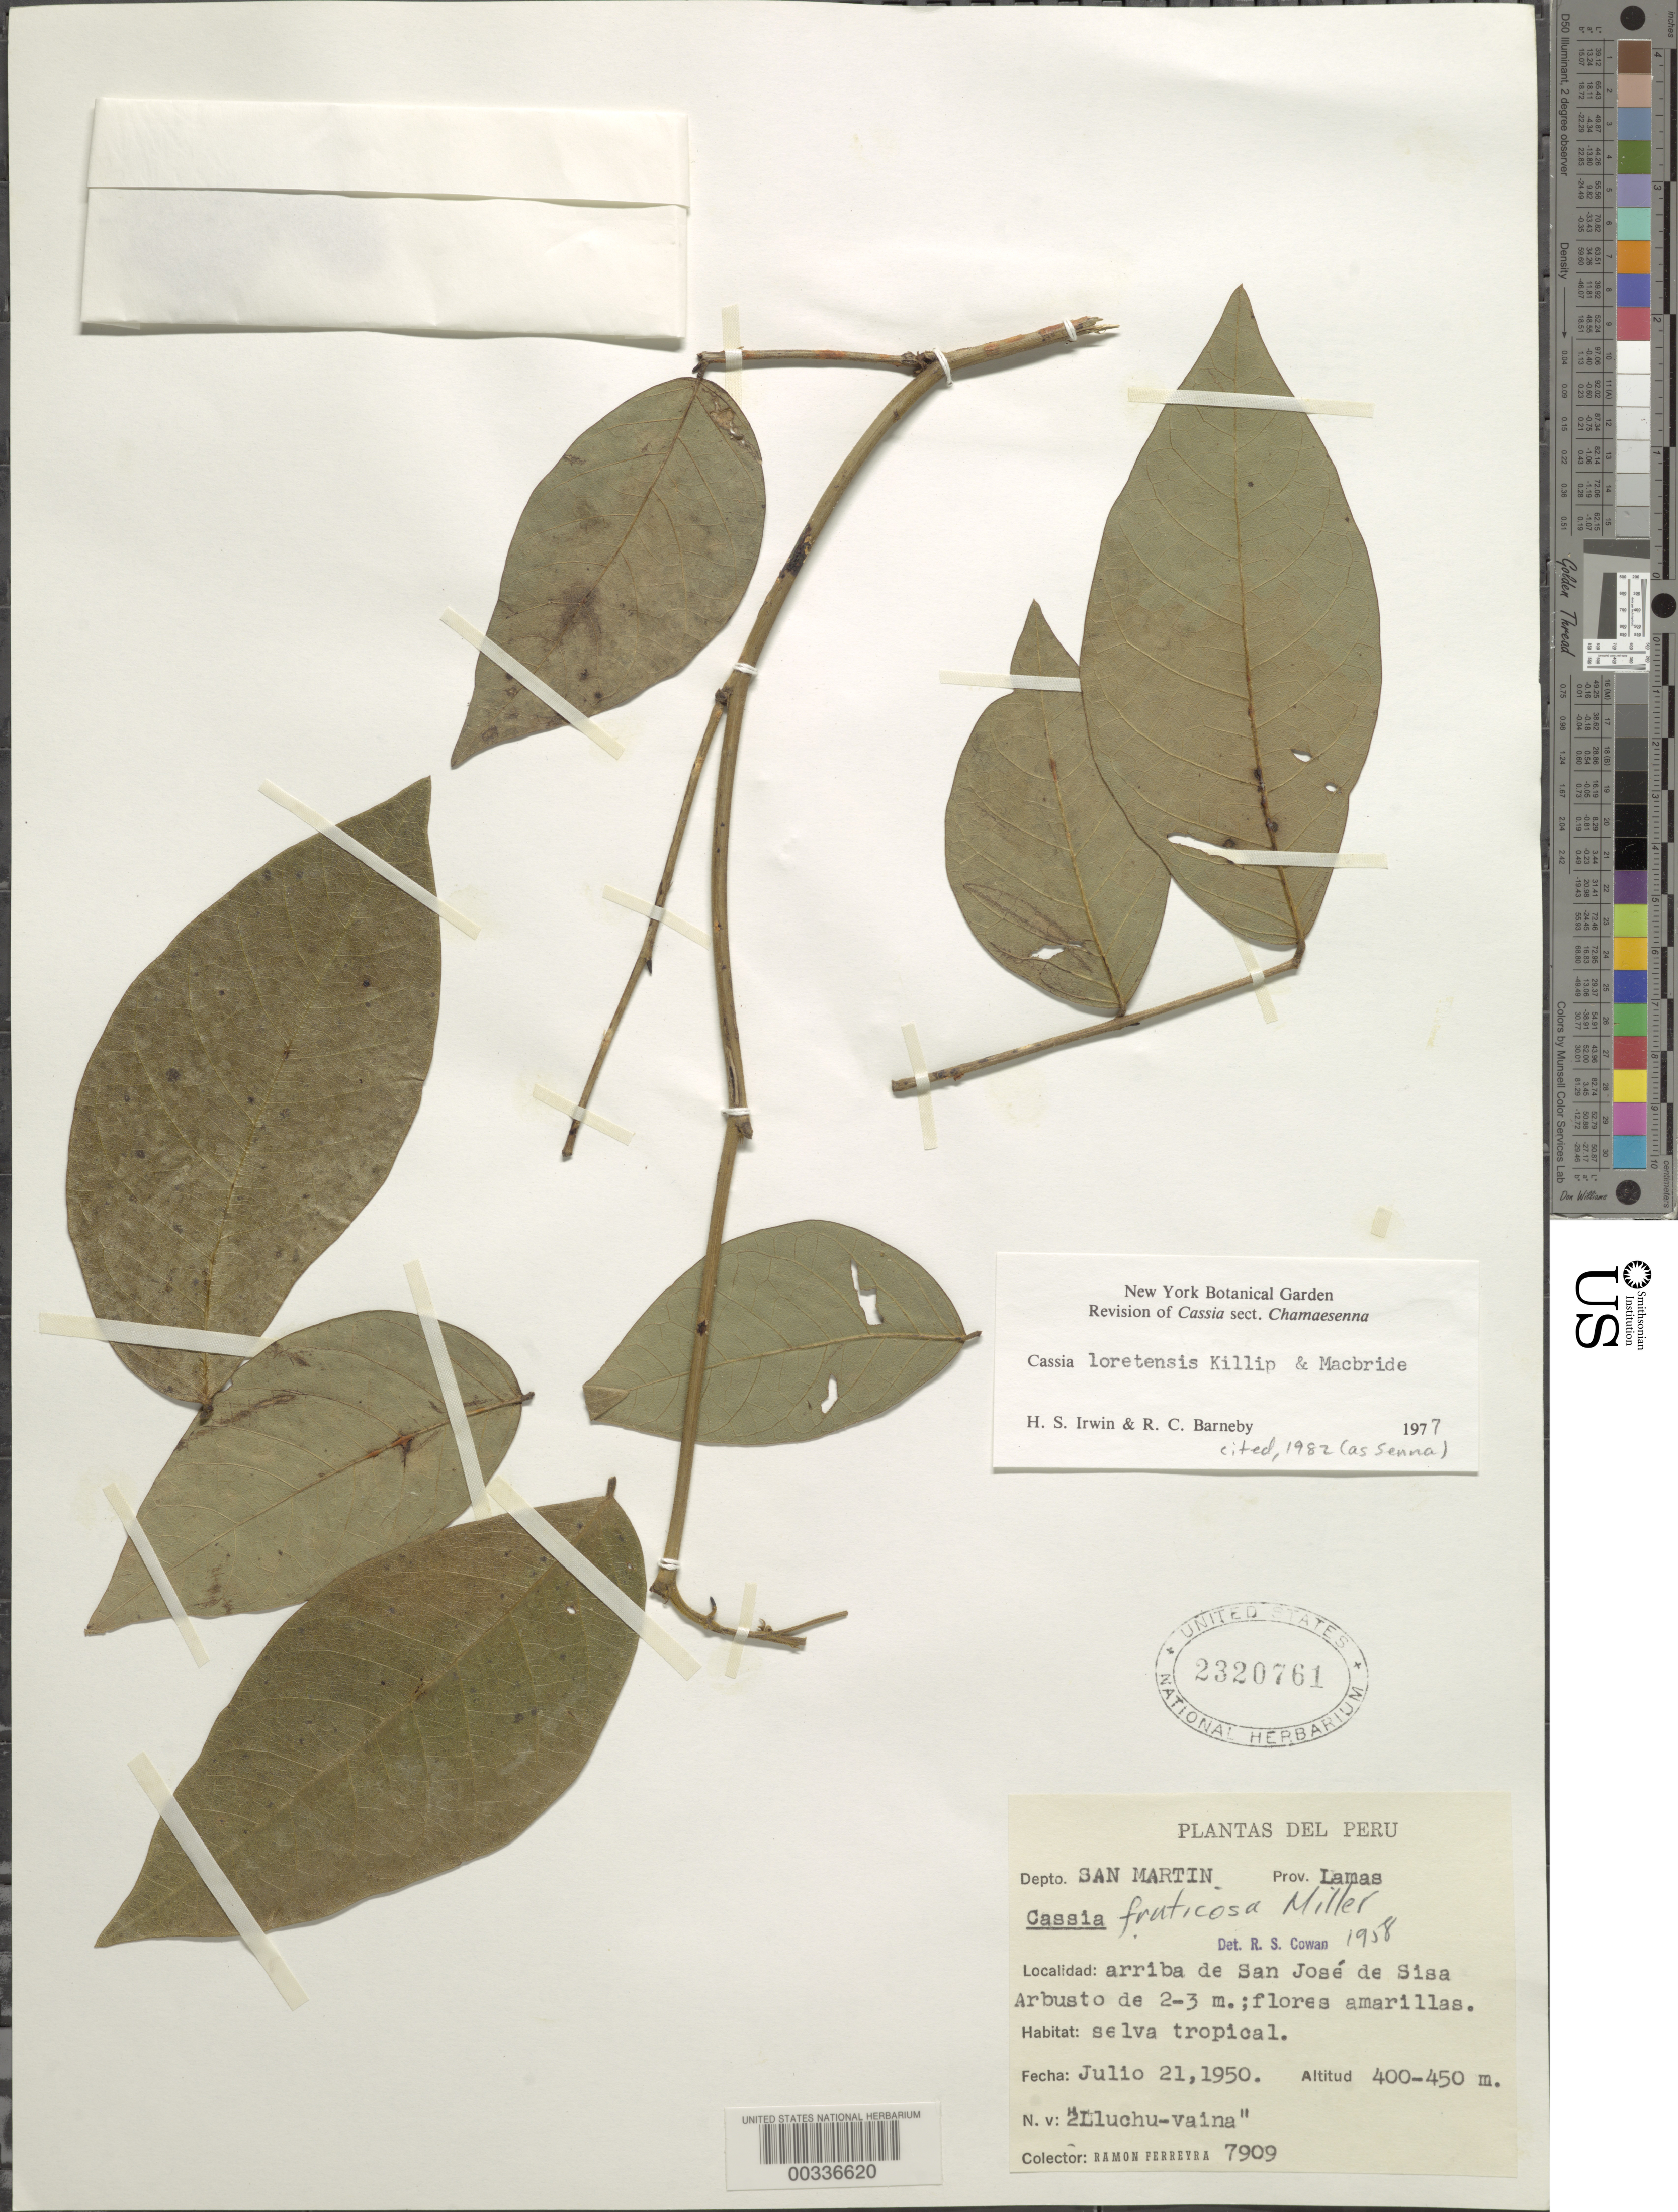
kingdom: Plantae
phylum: Tracheophyta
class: Magnoliopsida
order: Fabales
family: Fabaceae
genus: Senna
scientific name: Senna loretensis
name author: (Killip) H.S. Irwin & Barneby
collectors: R. A. Ferreyra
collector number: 10089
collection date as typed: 16 Sep 1954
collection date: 1954-09-16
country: Peru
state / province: San Martín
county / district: Huallaga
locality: Bellavista, valle del huallaga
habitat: Thickets in tropical forest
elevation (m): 250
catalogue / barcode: US 2320765-2